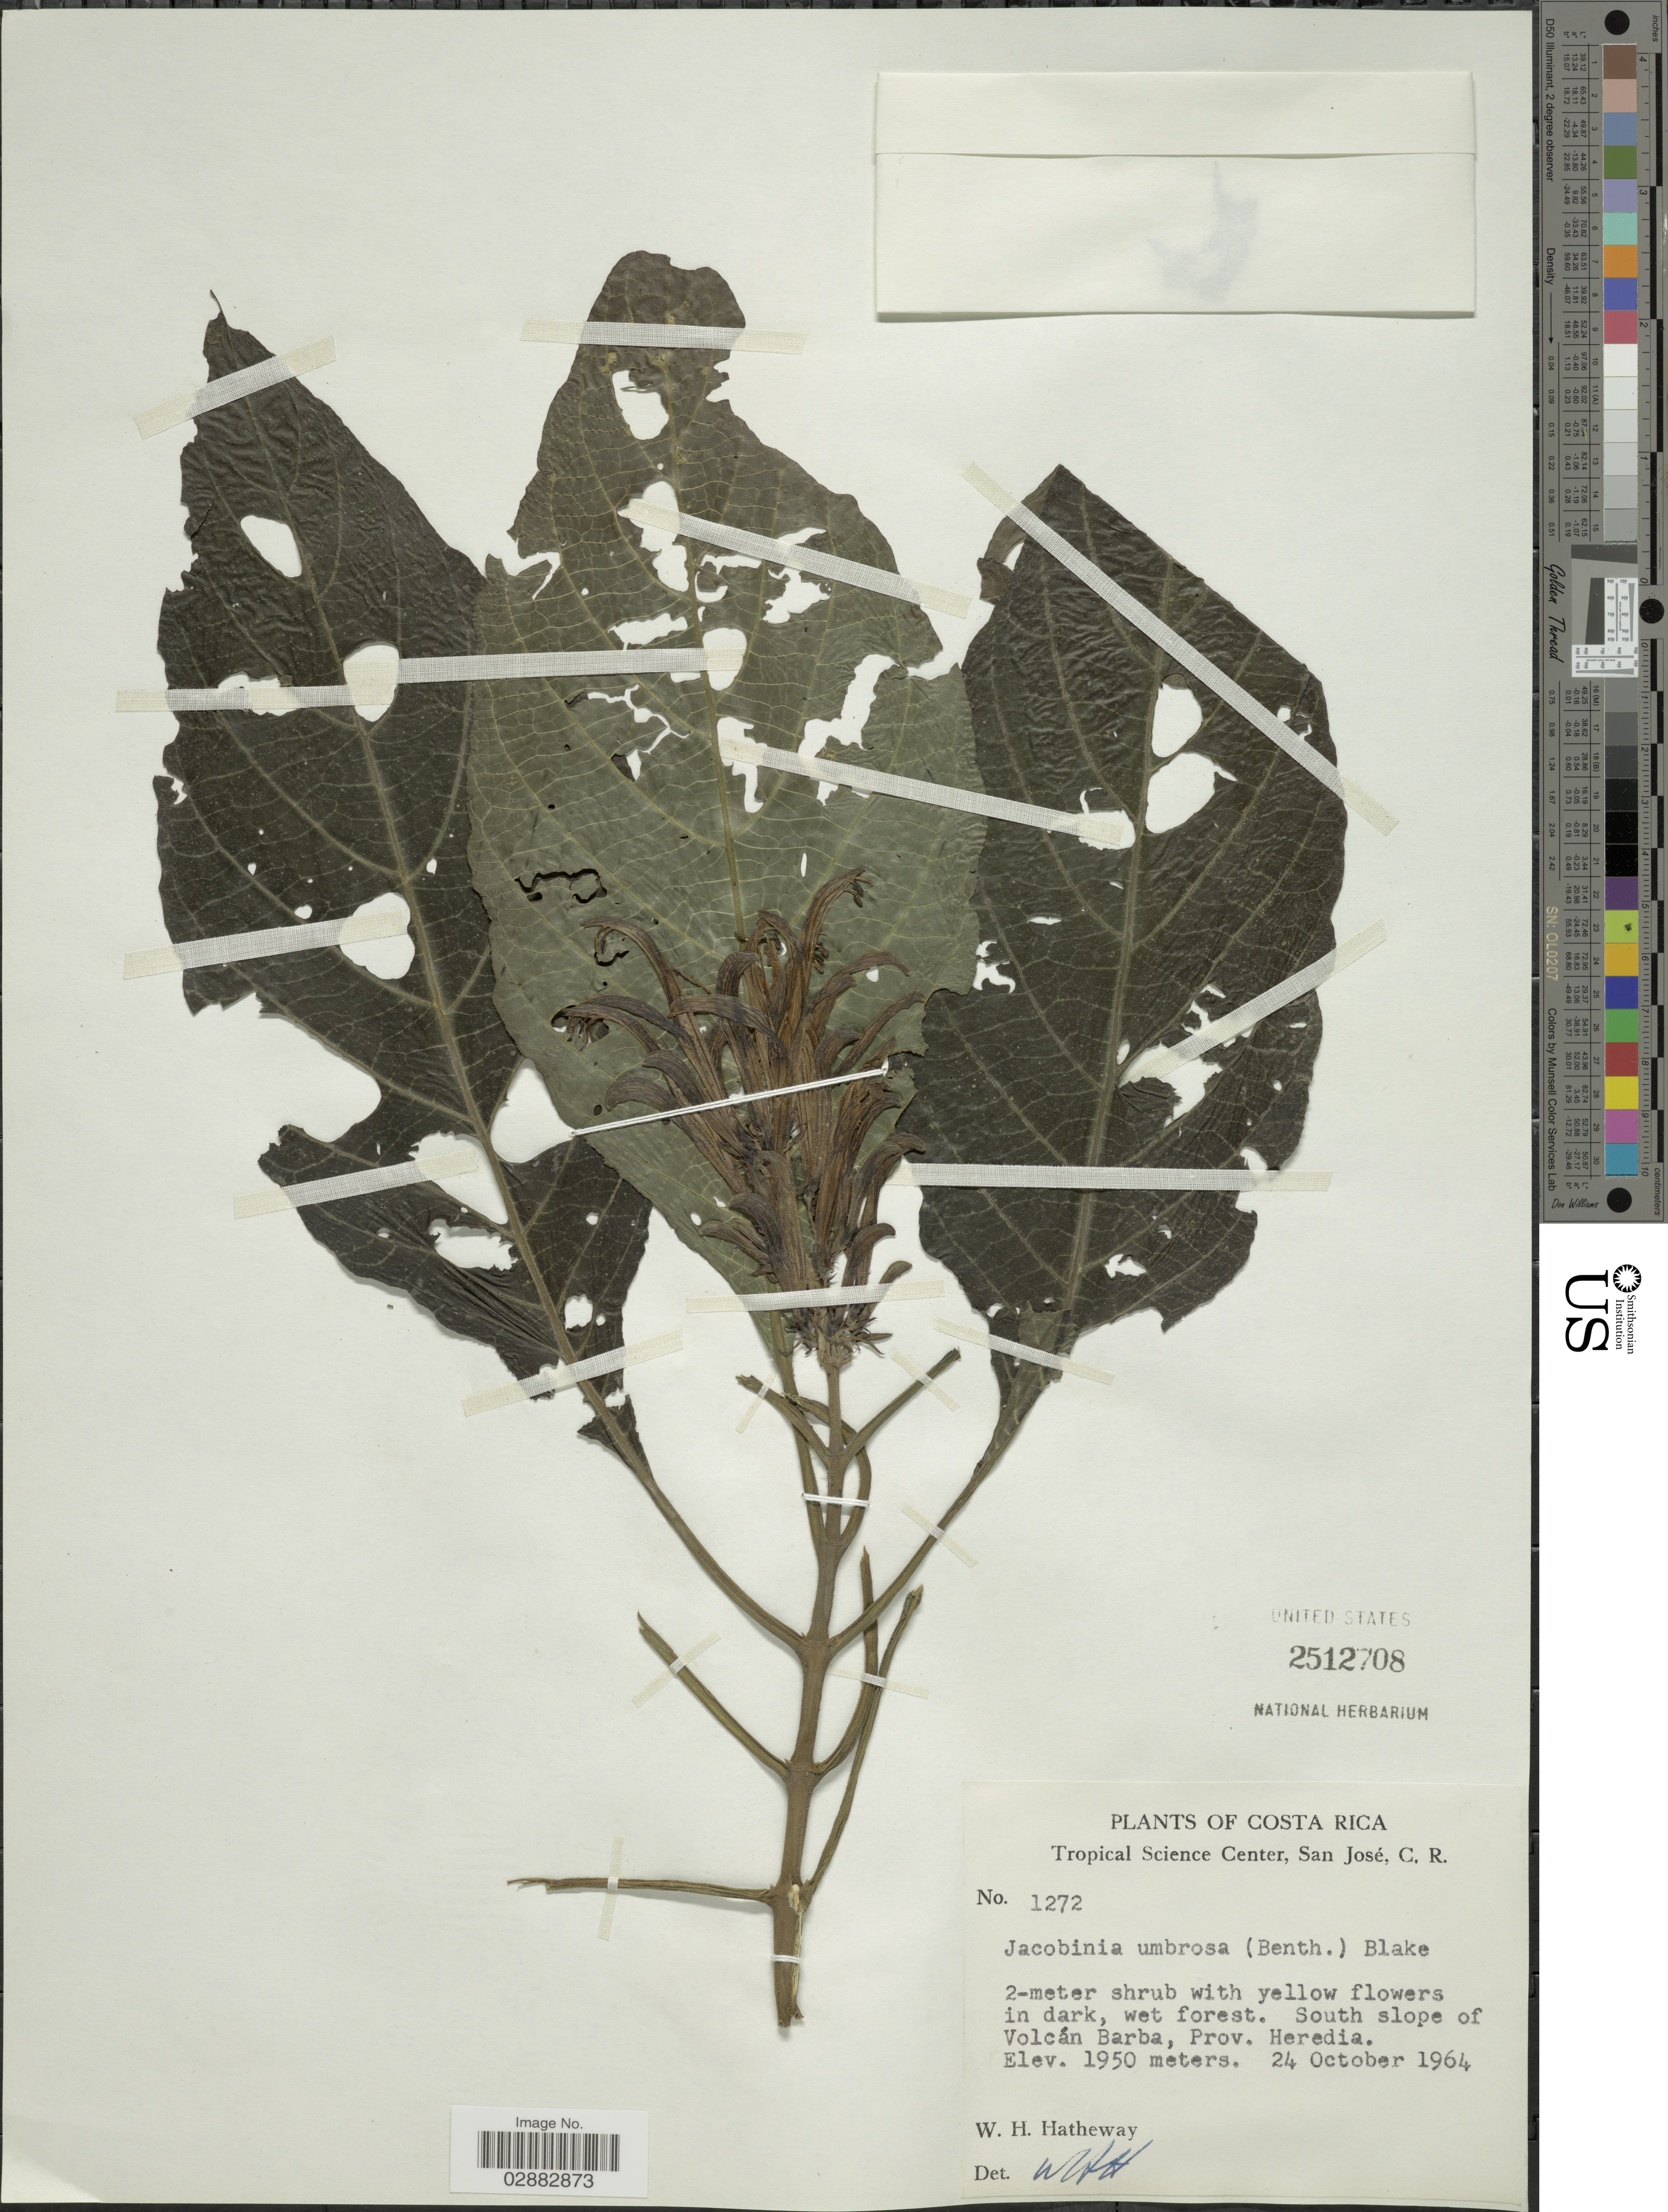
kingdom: Plantae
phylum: Tracheophyta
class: Magnoliopsida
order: Lamiales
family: Acanthaceae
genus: Jacobinia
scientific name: Jacobinia umbrosa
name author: (Benth.) S.F. Blake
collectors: W. H. Hatheway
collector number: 1272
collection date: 1964-10-24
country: Costa Rica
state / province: Heredia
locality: South slope of Volcán Barba, Prov. Heredia.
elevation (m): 1950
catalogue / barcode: US 2512708